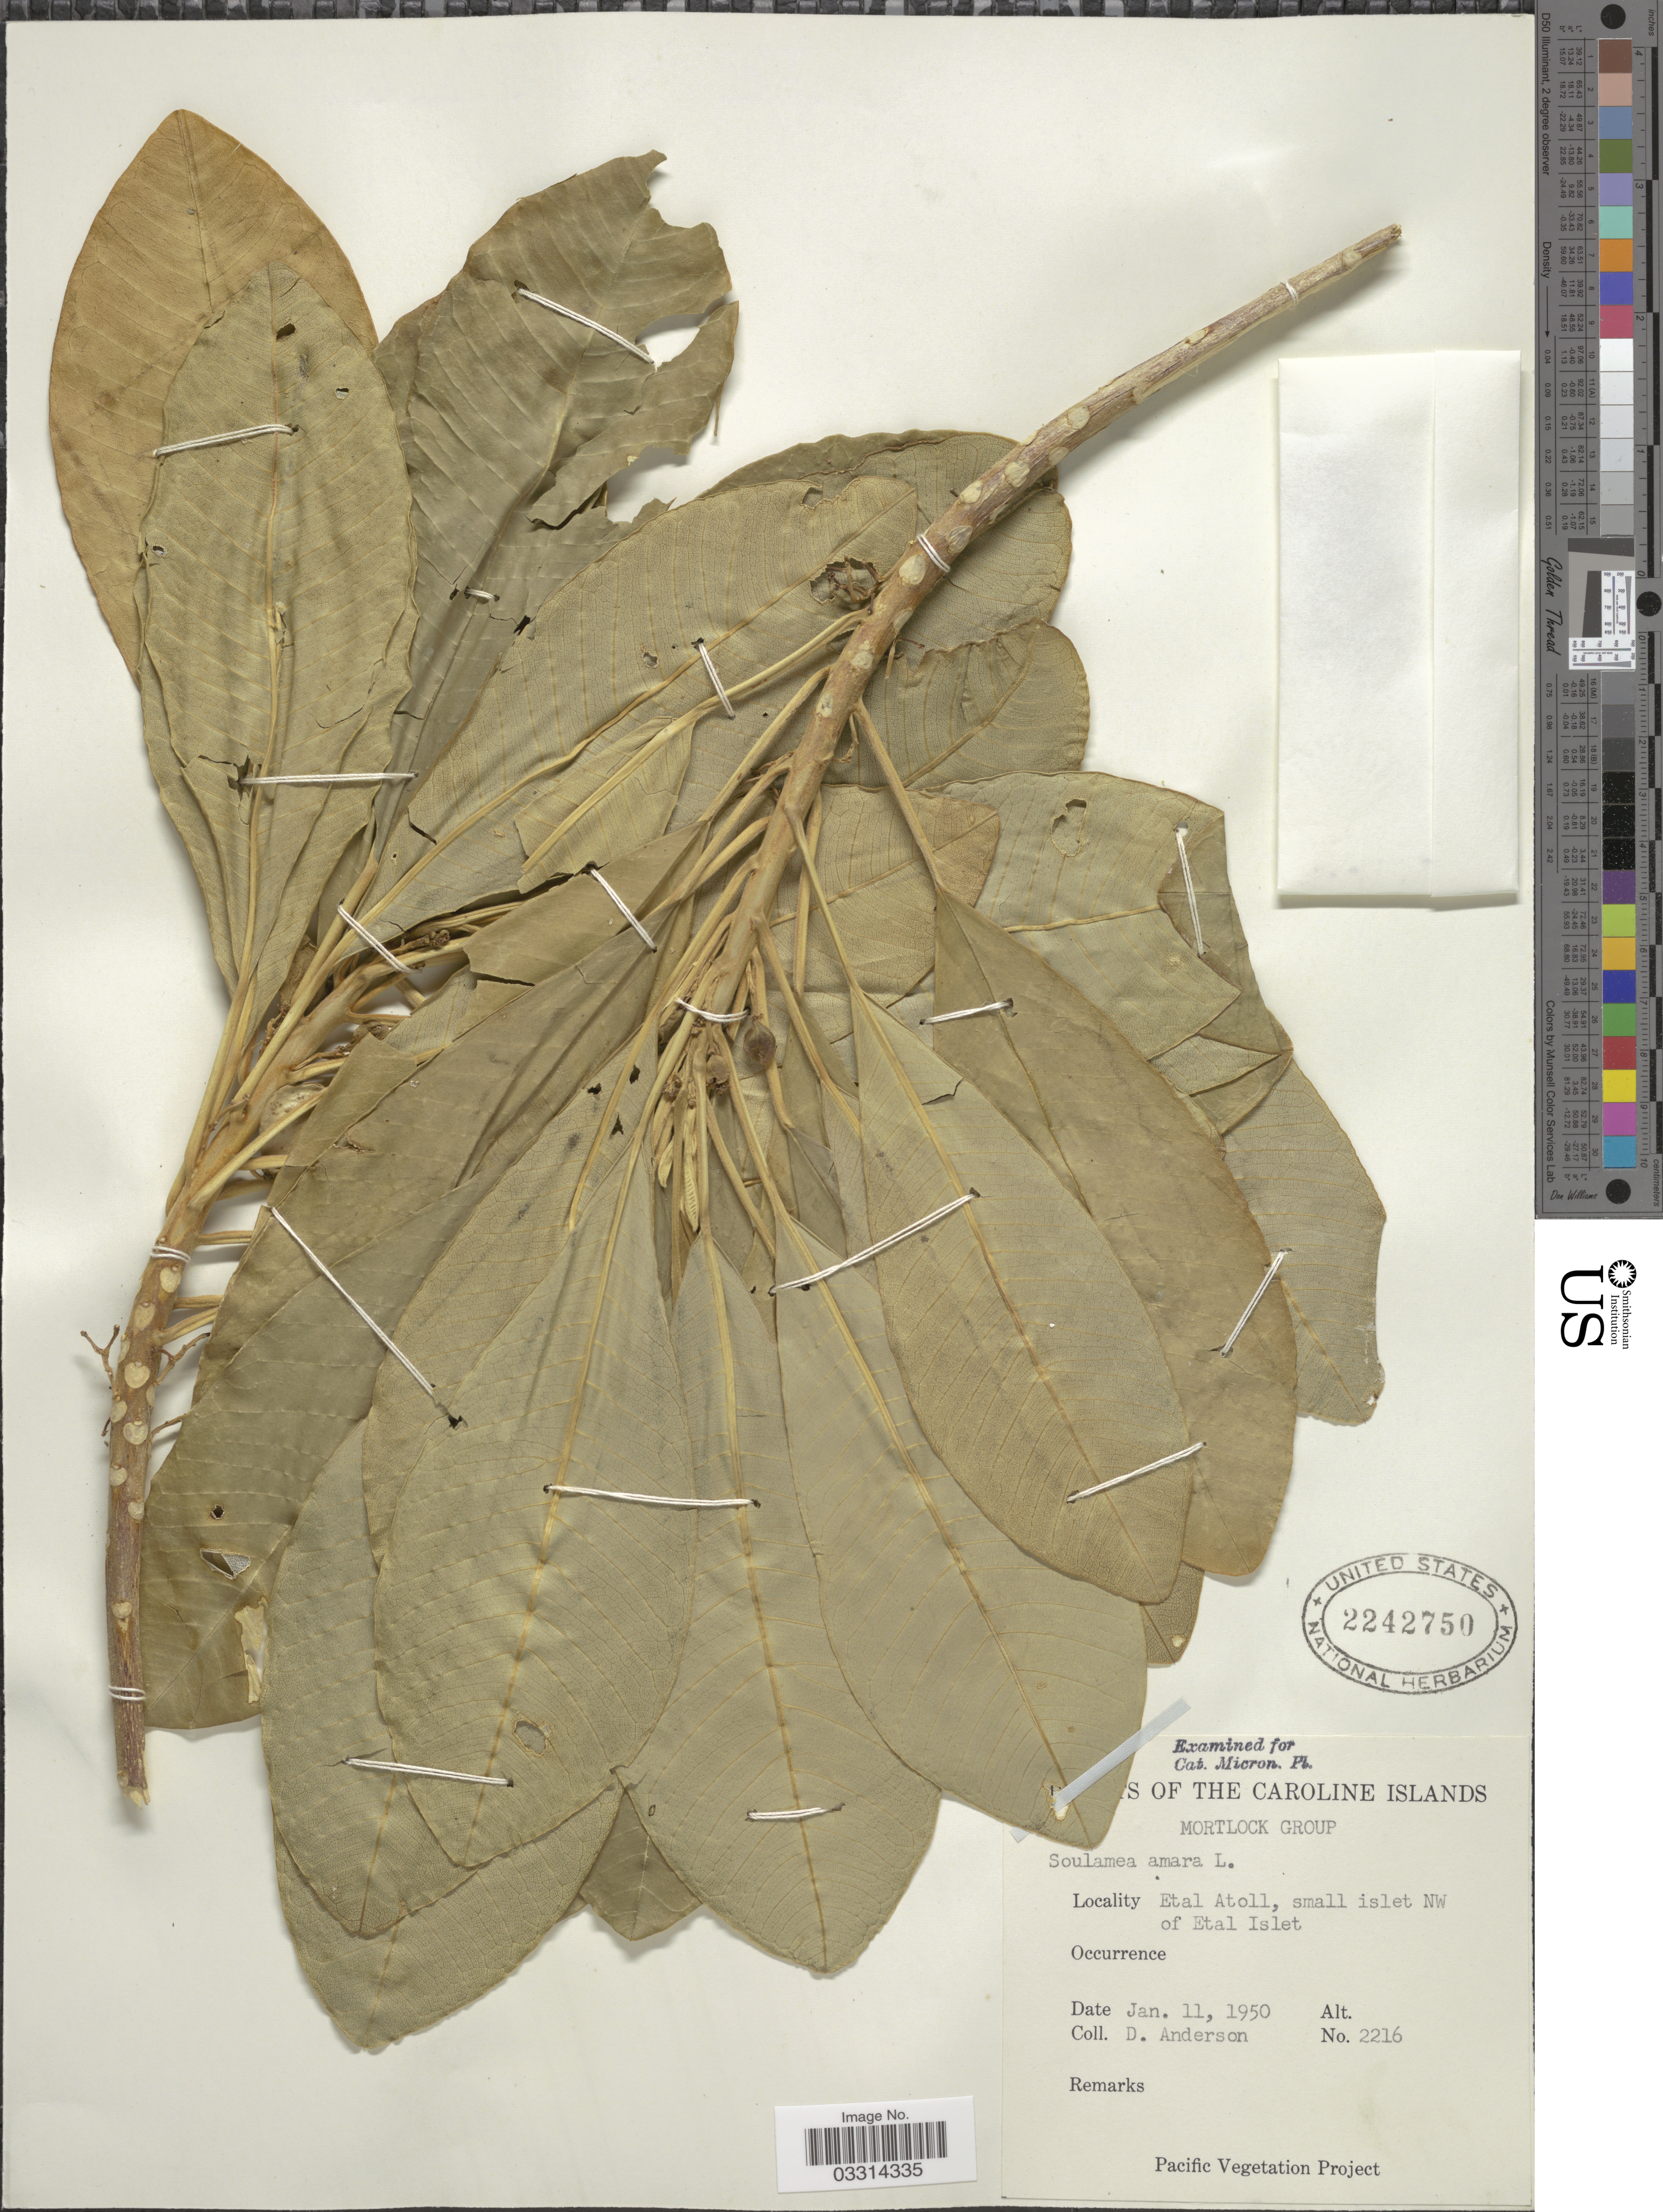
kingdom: Plantae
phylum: Tracheophyta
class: Magnoliopsida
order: Sapindales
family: Simaroubaceae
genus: Soulamea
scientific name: Soulamea amara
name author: Lam.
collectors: D. Anderson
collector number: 2216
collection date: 1950-01-11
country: Micronesia, Federated States of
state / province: Truk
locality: The Caroline Islands. Mortlock Group. Etal Atoll, small islet NW of Etal Islet.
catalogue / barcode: US 2242750